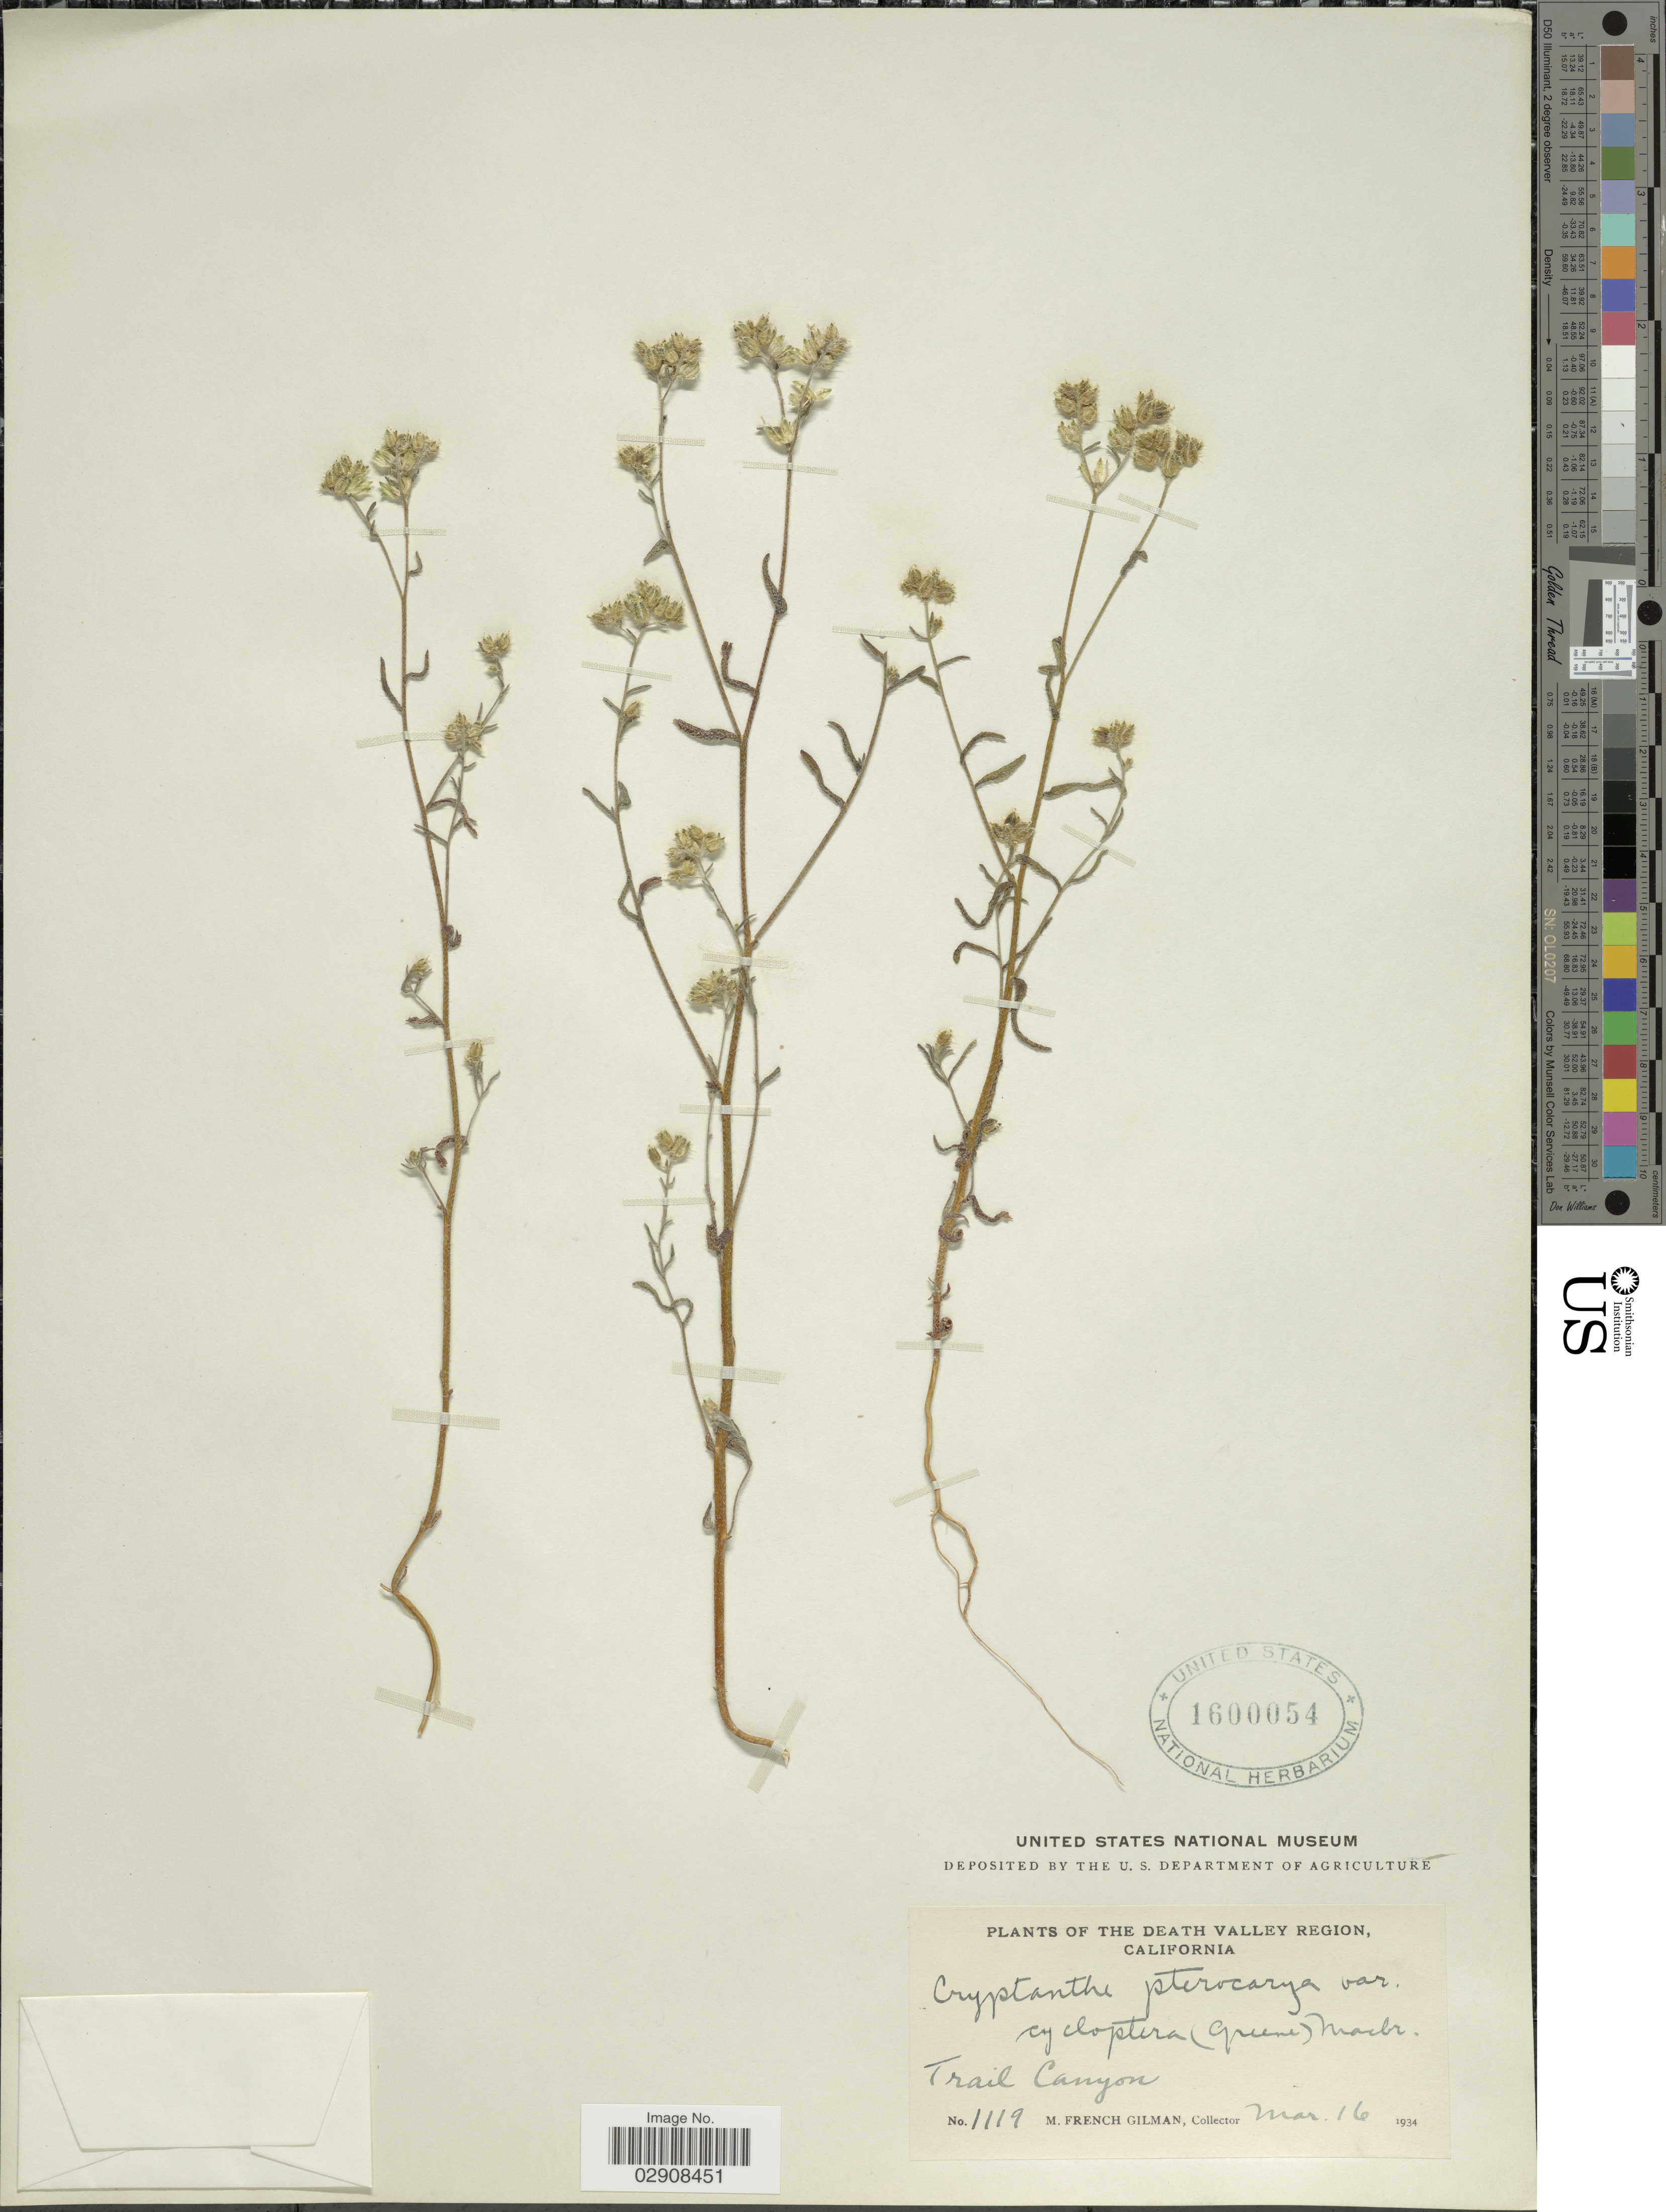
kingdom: Plantae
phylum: Tracheophyta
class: Magnoliopsida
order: Boraginales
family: Boraginaceae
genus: Cryptantha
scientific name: Cryptantha pterocarya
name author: (Torr.) Greene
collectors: M. F. Gilman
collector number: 1119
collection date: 1934-03-16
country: United States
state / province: California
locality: Death Valley Region. Trail Canyon.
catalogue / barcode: US 1600054